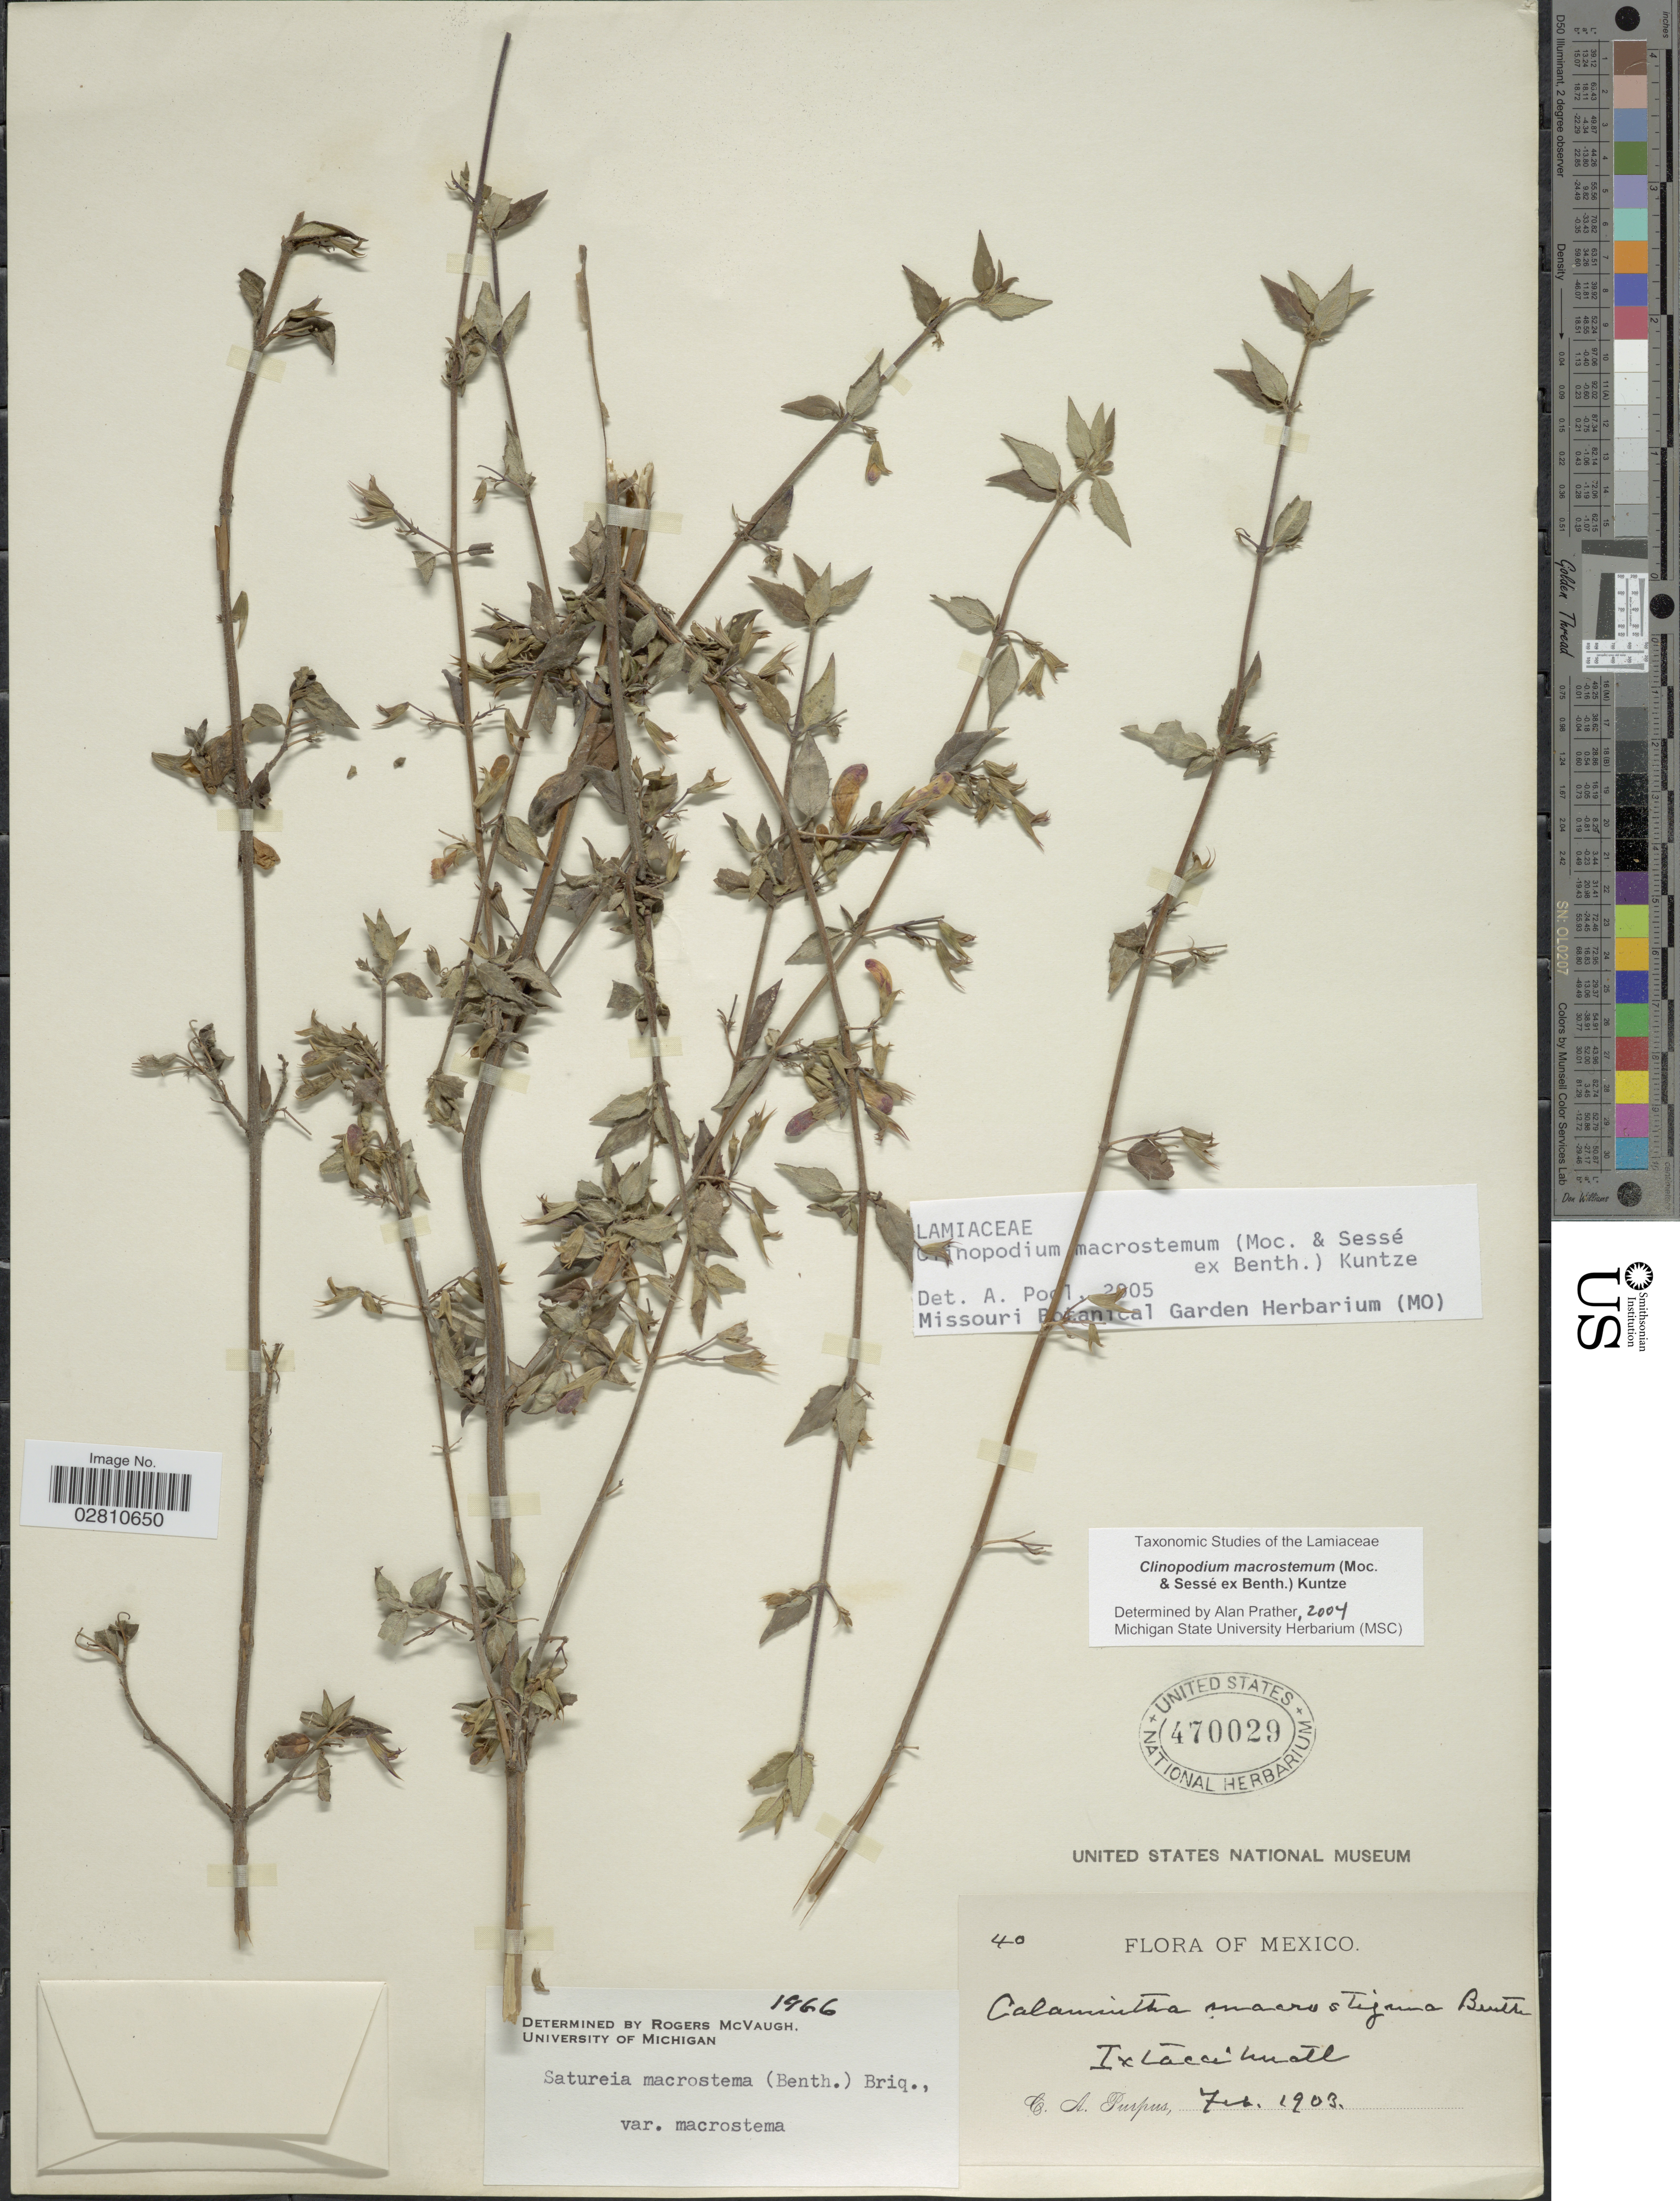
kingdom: Plantae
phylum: Tracheophyta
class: Magnoliopsida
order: Lamiales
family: Lamiaceae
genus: Clinopodium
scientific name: Clinopodium macrostemum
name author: (Moc. & Sessé ex Benth.) Kuntze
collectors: C. A. Purpus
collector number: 40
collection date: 1903-02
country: Mexico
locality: Ixtaccihuatl.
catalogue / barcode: US 470029